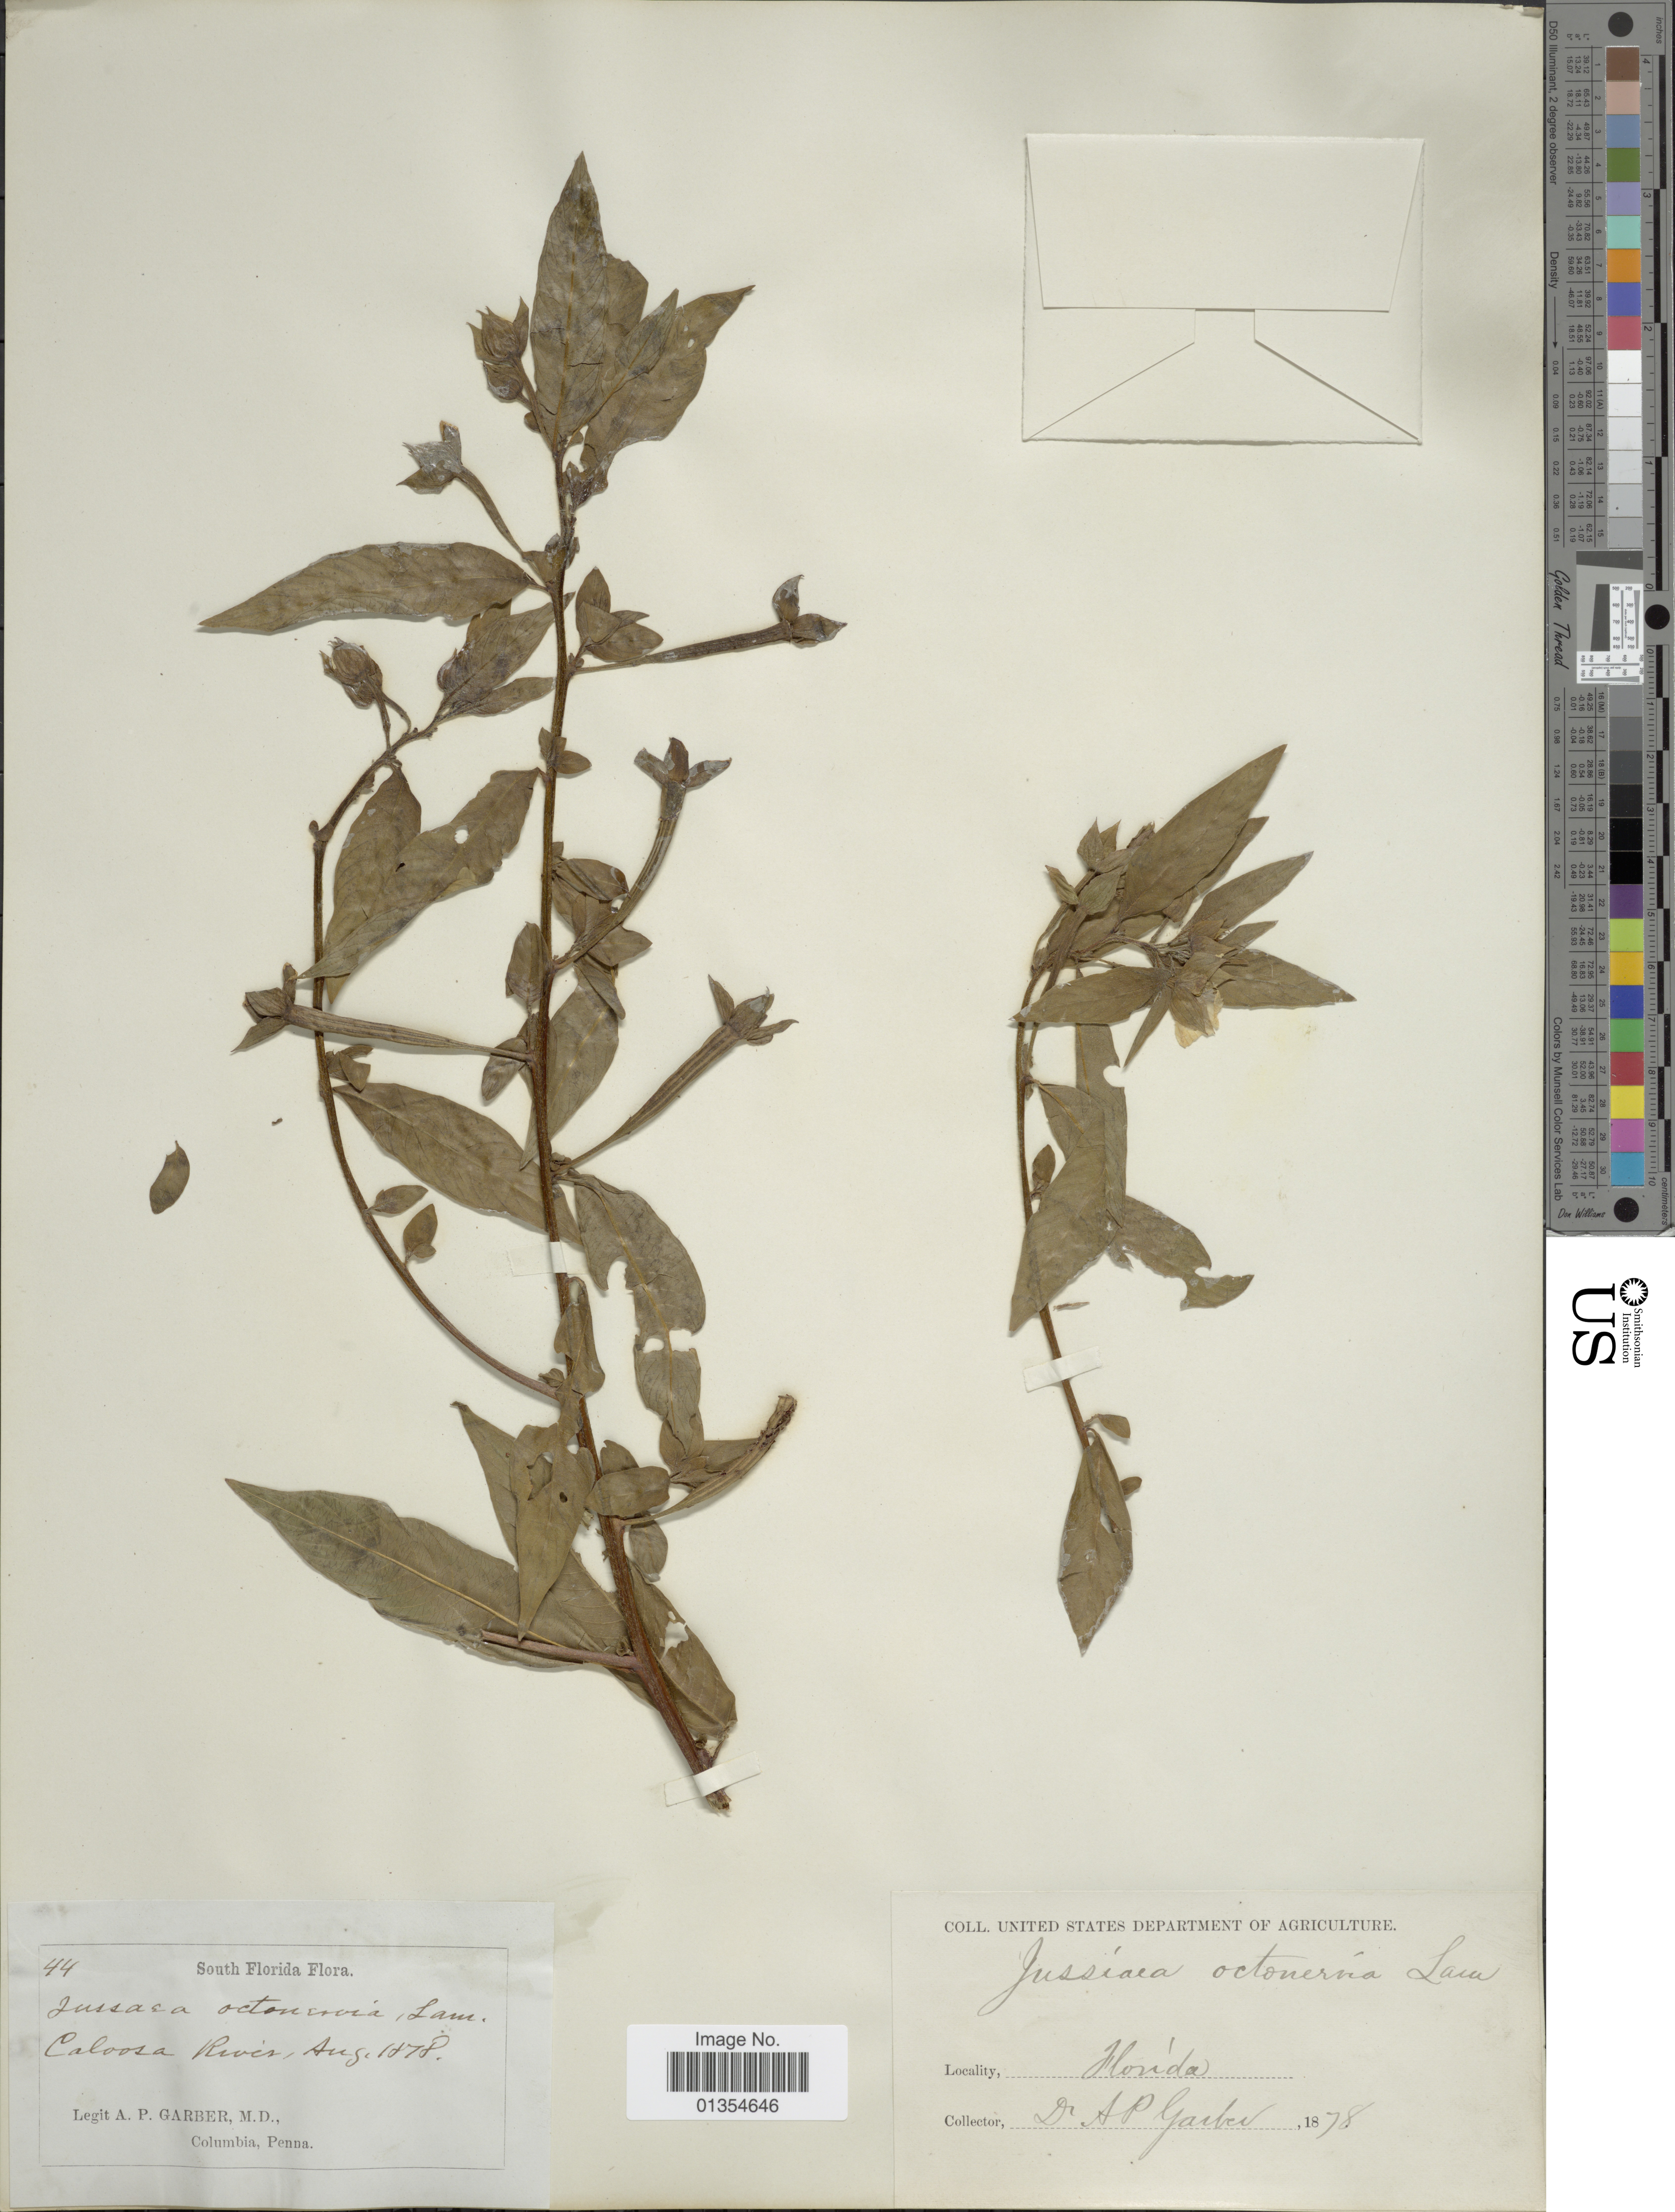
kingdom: Plantae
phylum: Tracheophyta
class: Magnoliopsida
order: Myrtales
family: Onagraceae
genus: Ludwigia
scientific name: Ludwigia octovalvis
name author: (Jacq.) P.H. Raven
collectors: A. P. Garber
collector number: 44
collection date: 1878-08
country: United States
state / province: Florida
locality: South Florida, Caloosa River